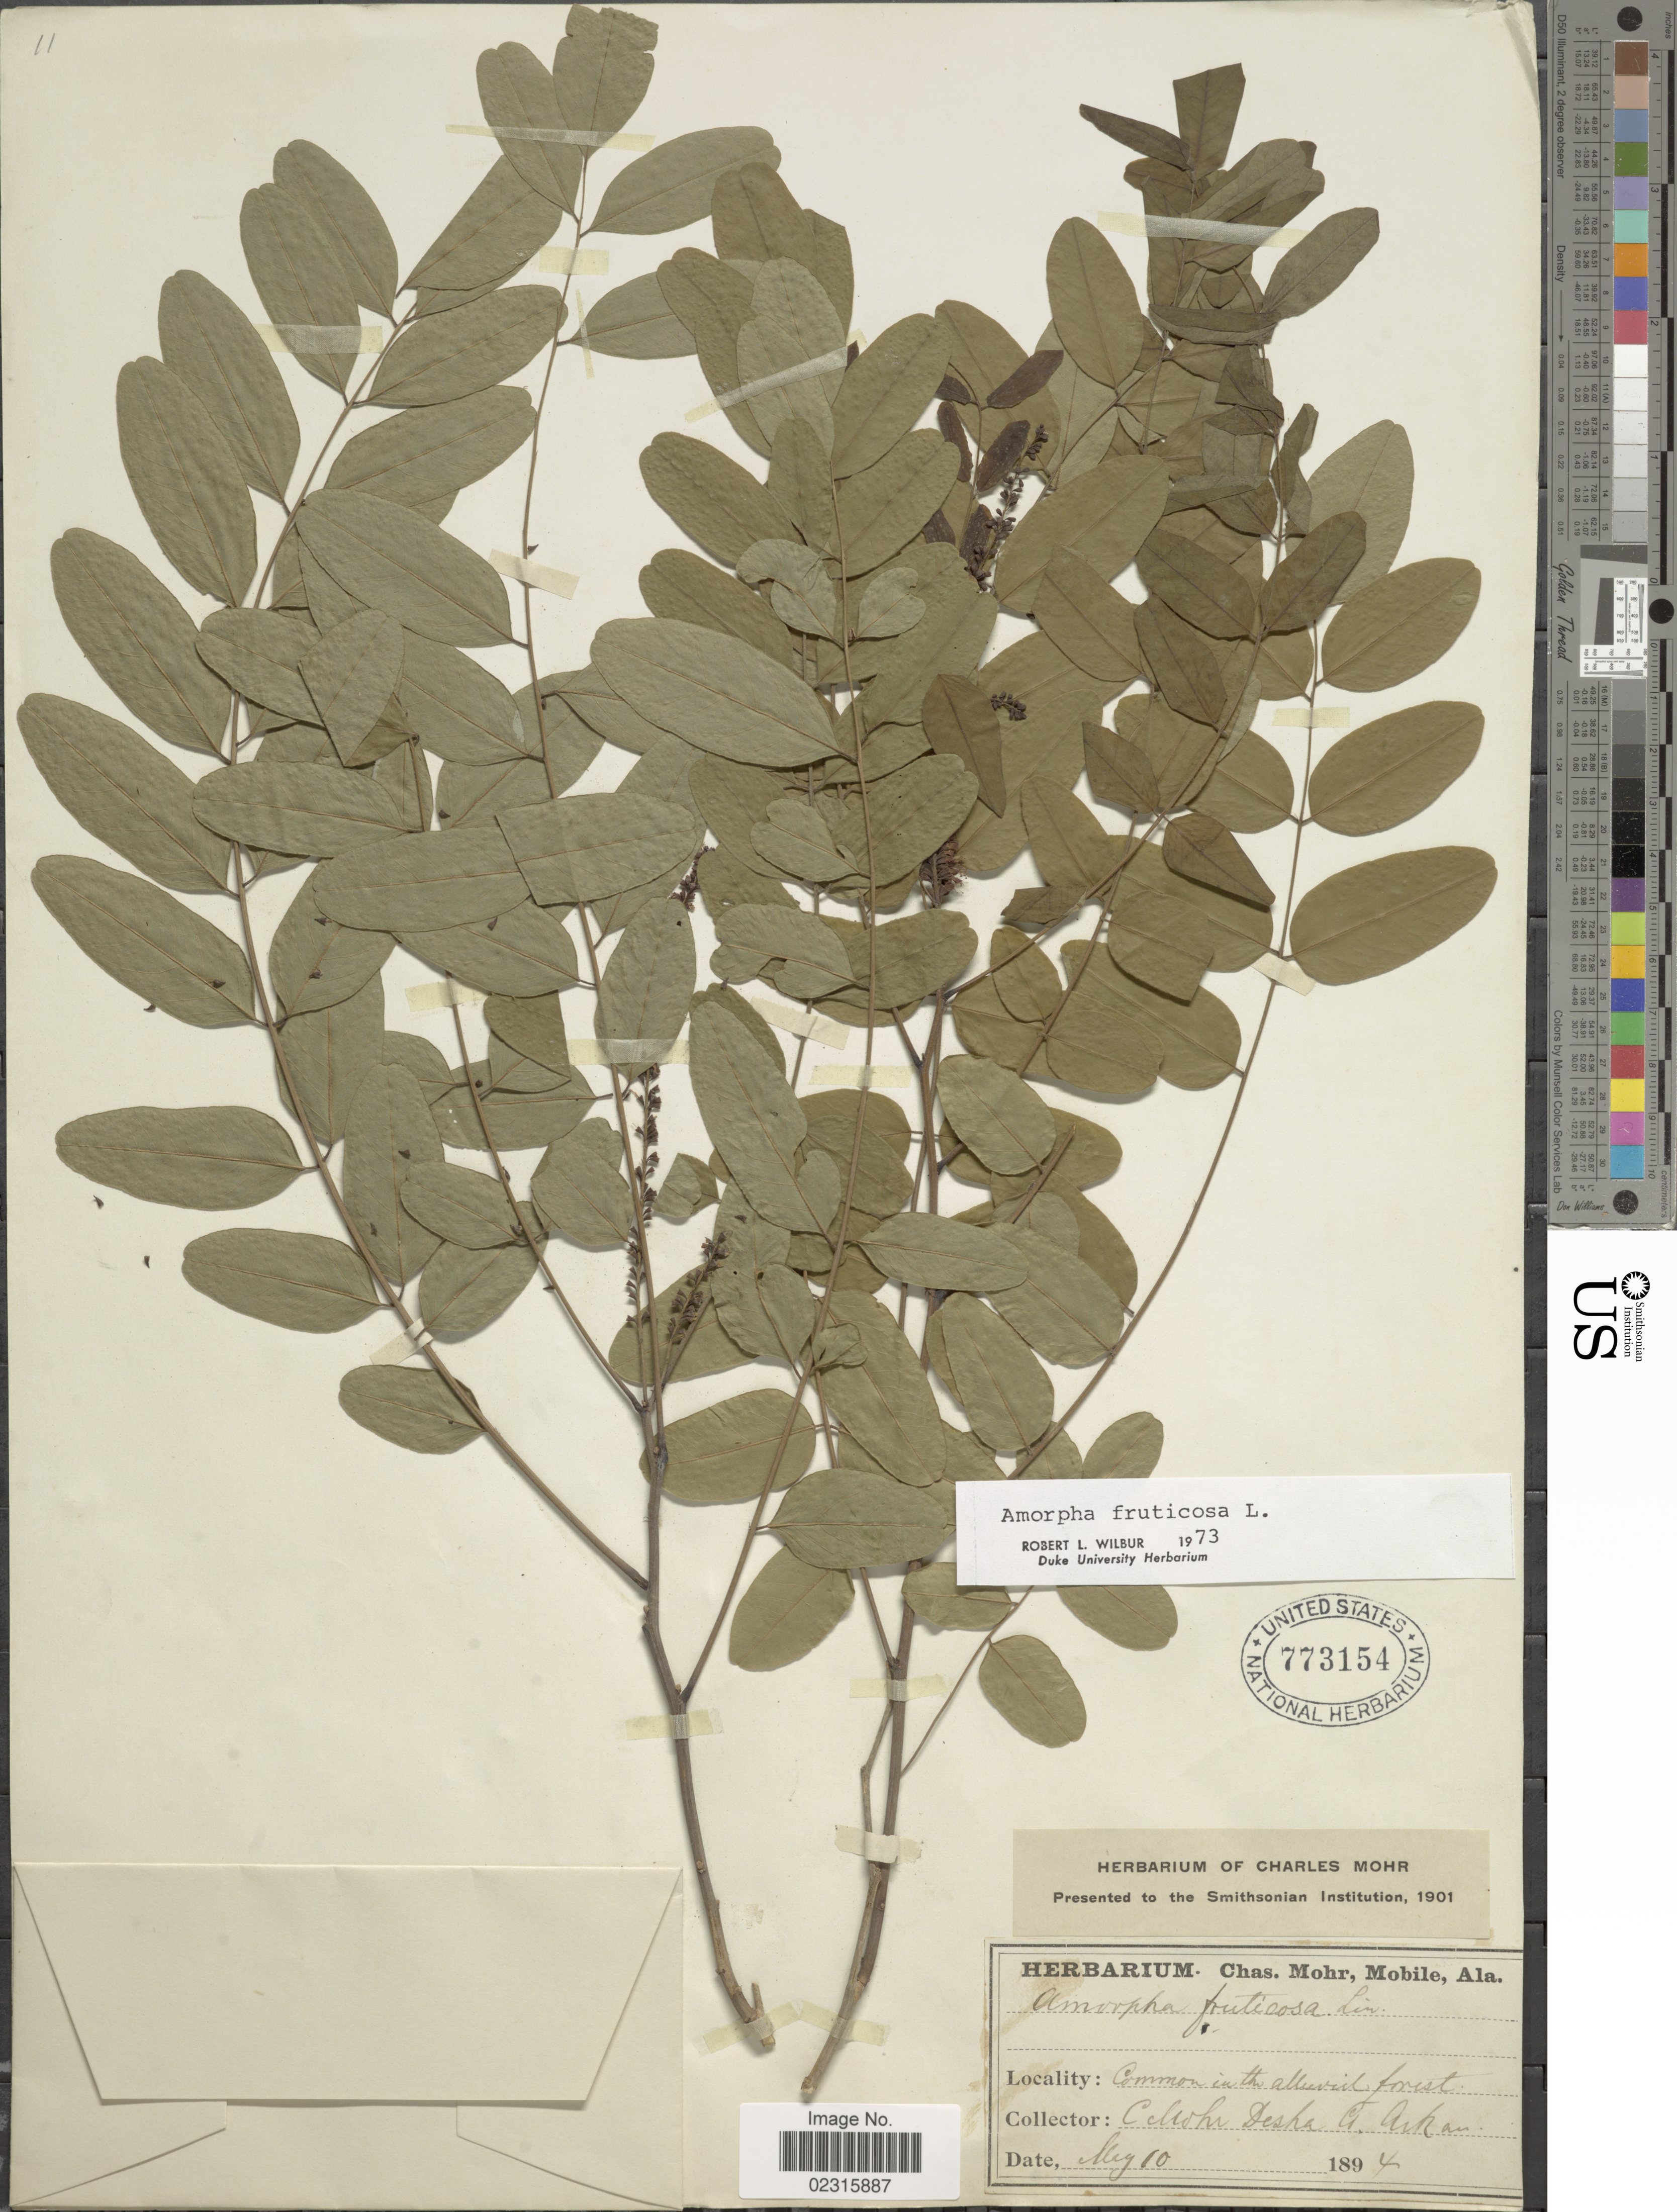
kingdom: Plantae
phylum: Tracheophyta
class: Magnoliopsida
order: Fabales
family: Fabaceae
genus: Amorpha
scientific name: Amorpha fruticosa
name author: L.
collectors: Mohr, C. T. (herbarium)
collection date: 1894-05-10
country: United States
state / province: Arkansas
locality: Desha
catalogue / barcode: US 773154